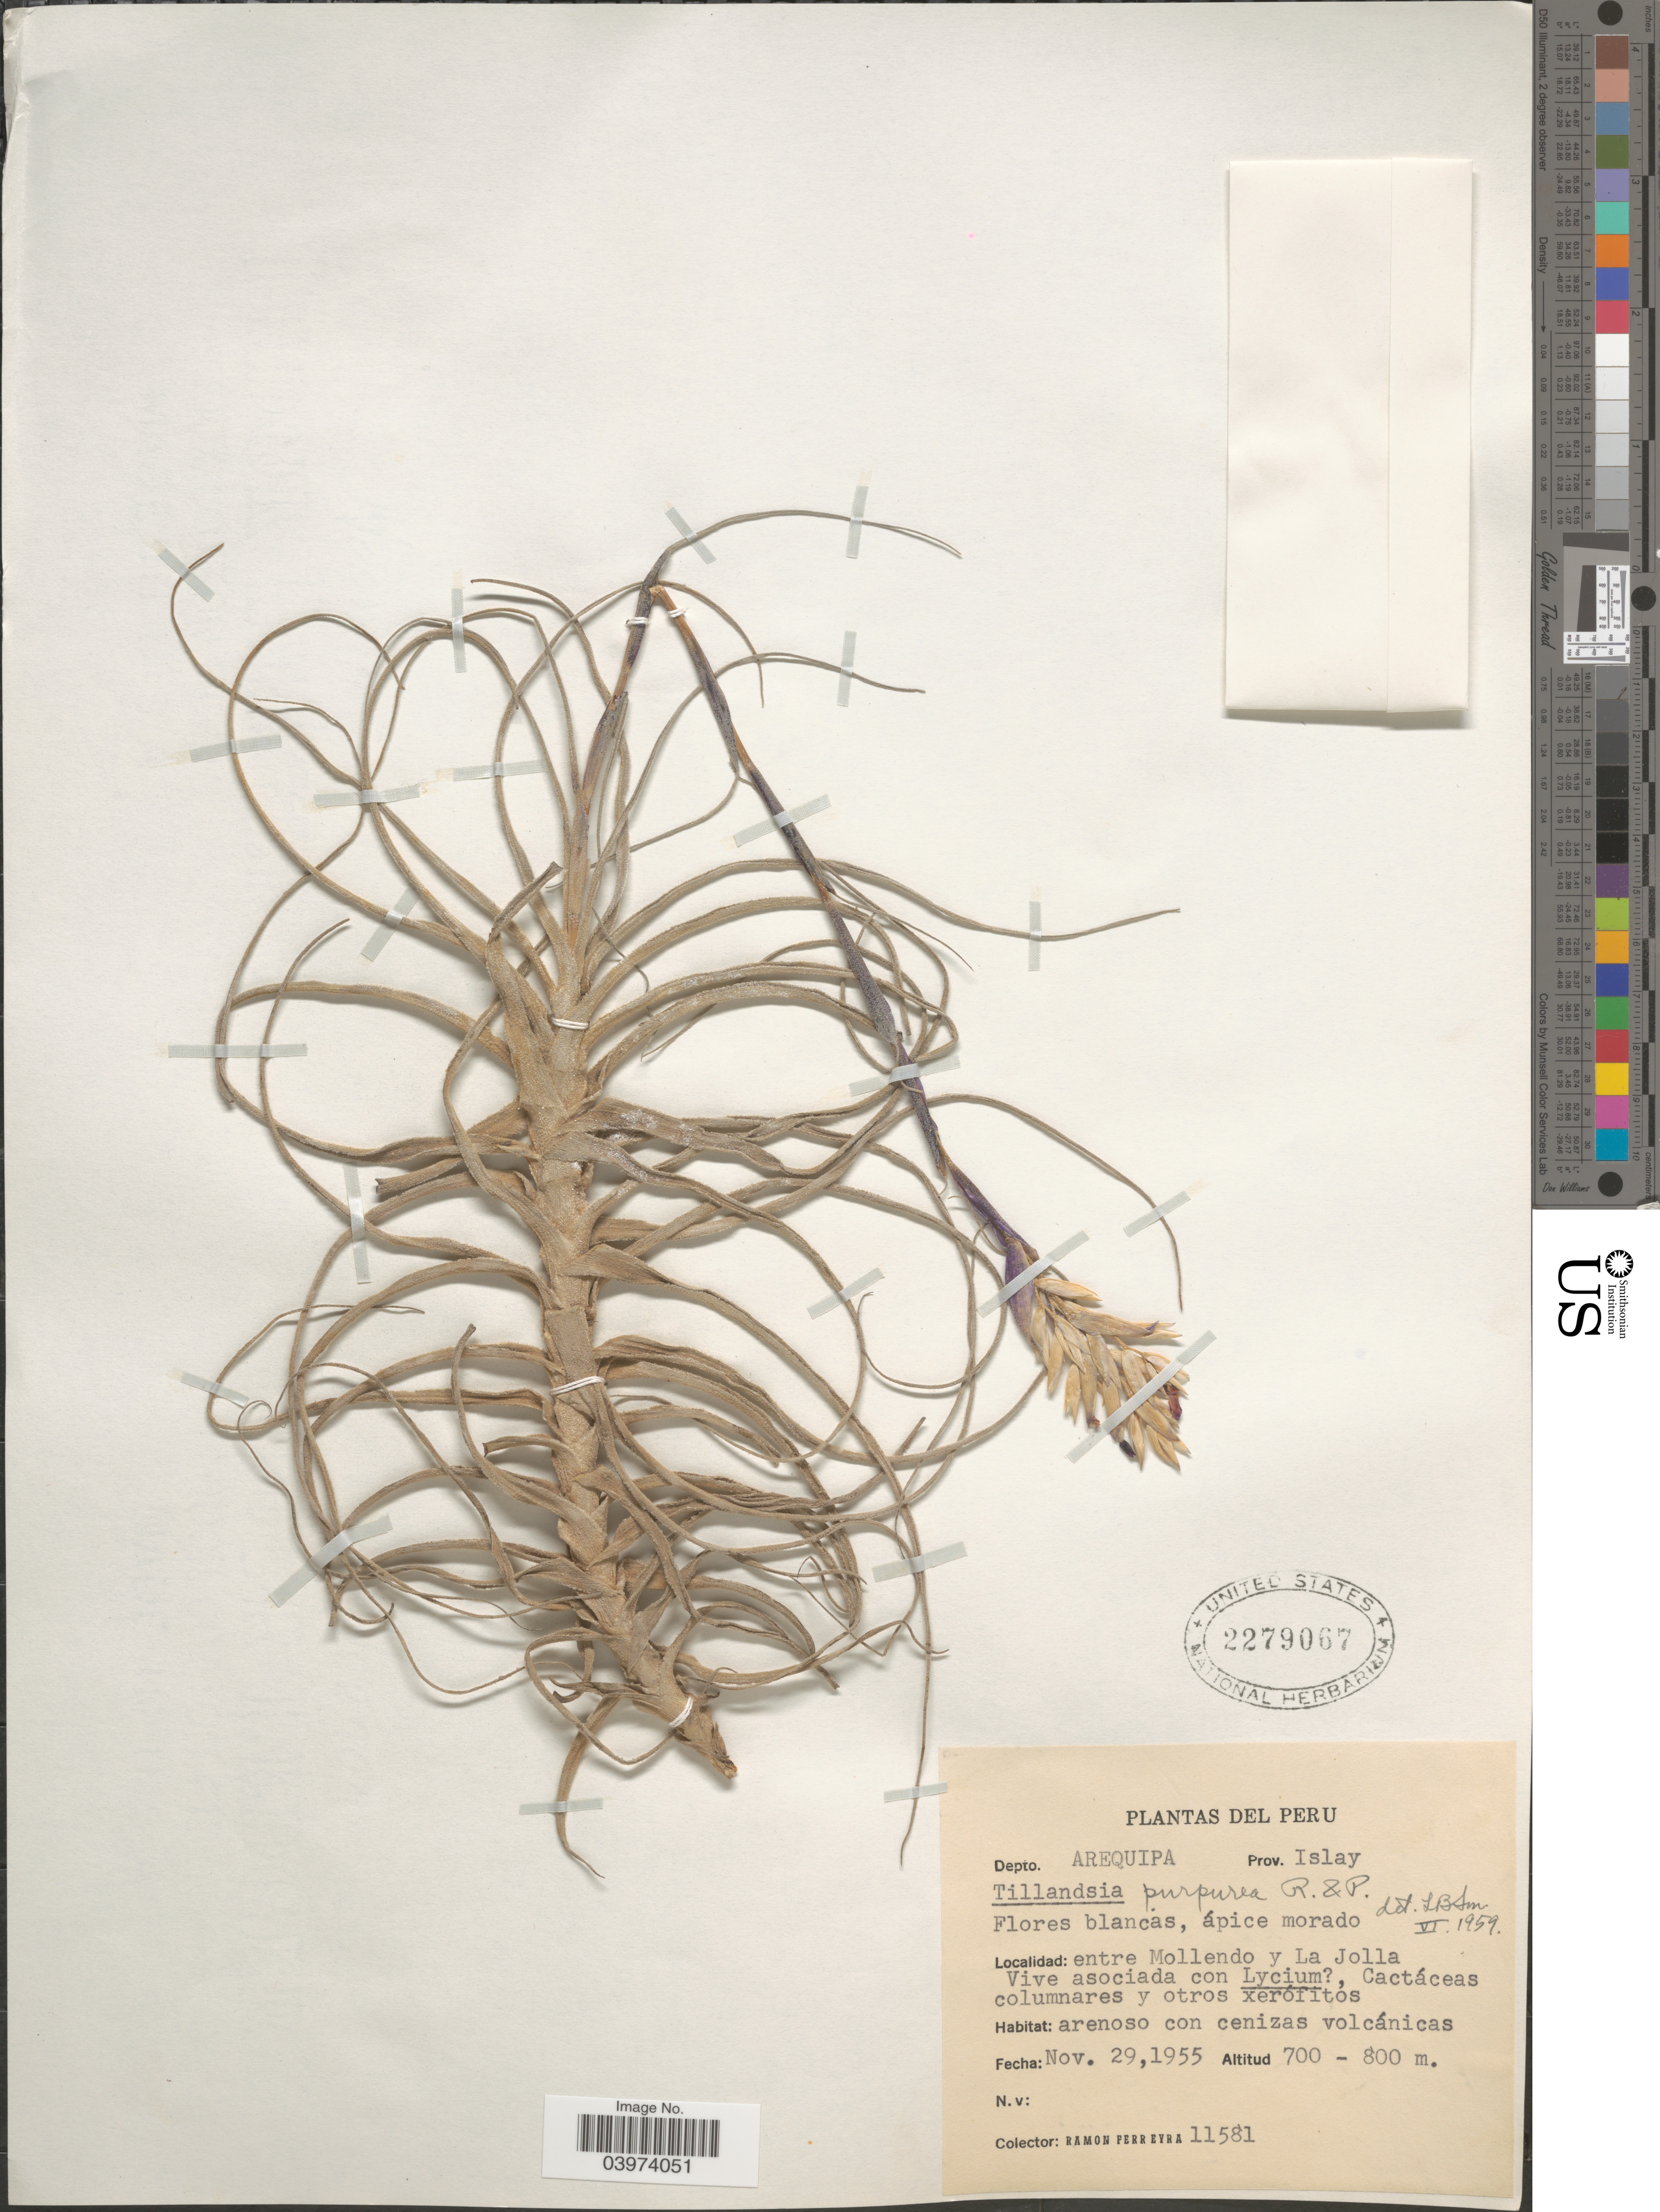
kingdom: Plantae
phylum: Tracheophyta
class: Liliopsida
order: Poales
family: Bromeliaceae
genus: Tillandsia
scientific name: Tillandsia purpurea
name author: Ruiz & Pav.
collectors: R. A. Ferreyra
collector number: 11581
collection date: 1955-11-29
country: Peru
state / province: Arequipa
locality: Depto. Arequipa. Prov. Islay. Entre Mollendo y La Jolla.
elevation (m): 700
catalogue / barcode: US 2279067